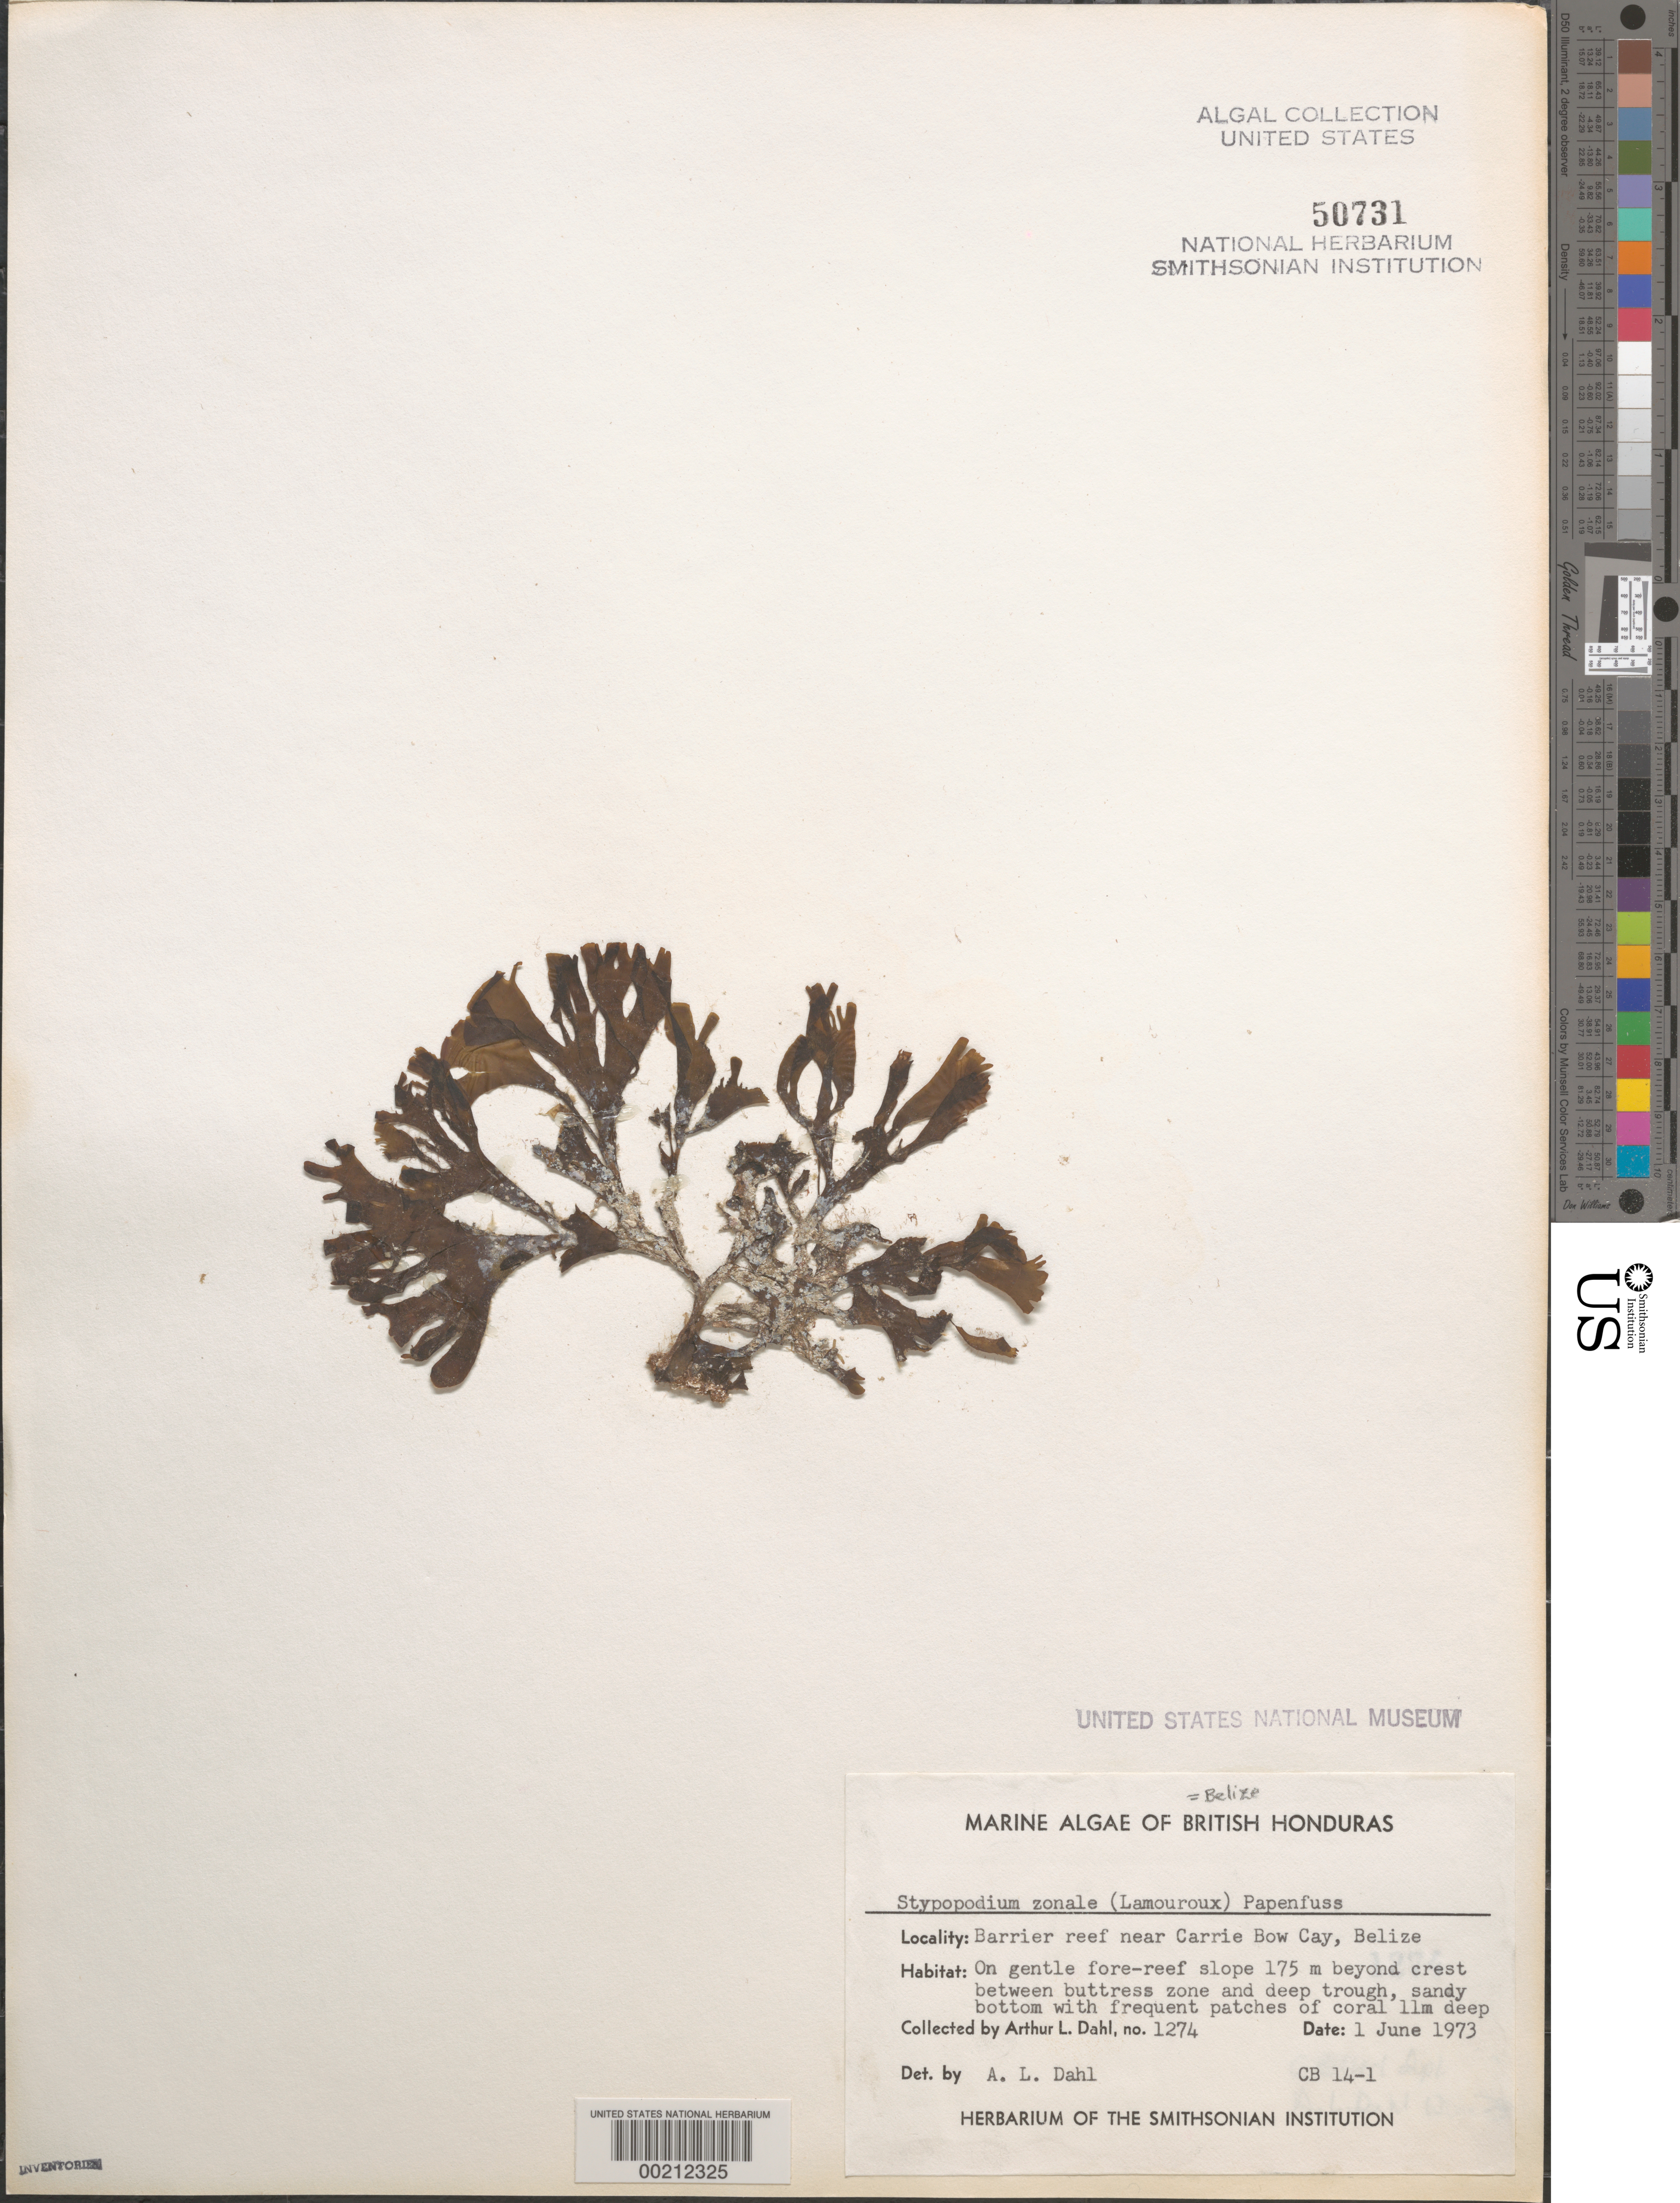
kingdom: Chromista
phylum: Ochrophyta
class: Phaeophyceae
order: Dictyotales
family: Dictyotaceae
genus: Stypopodium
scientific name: Stypopodium zonale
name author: (J.V.Lamouroux) Papenf.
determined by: Dahl, A. E.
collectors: A. Dahl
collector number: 1274 & CB 14-1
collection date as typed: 01 Jun 1973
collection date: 1973-06-01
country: Belize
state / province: Stann Creek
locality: Barrier reef near Carrie Bow Cay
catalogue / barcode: US 50731